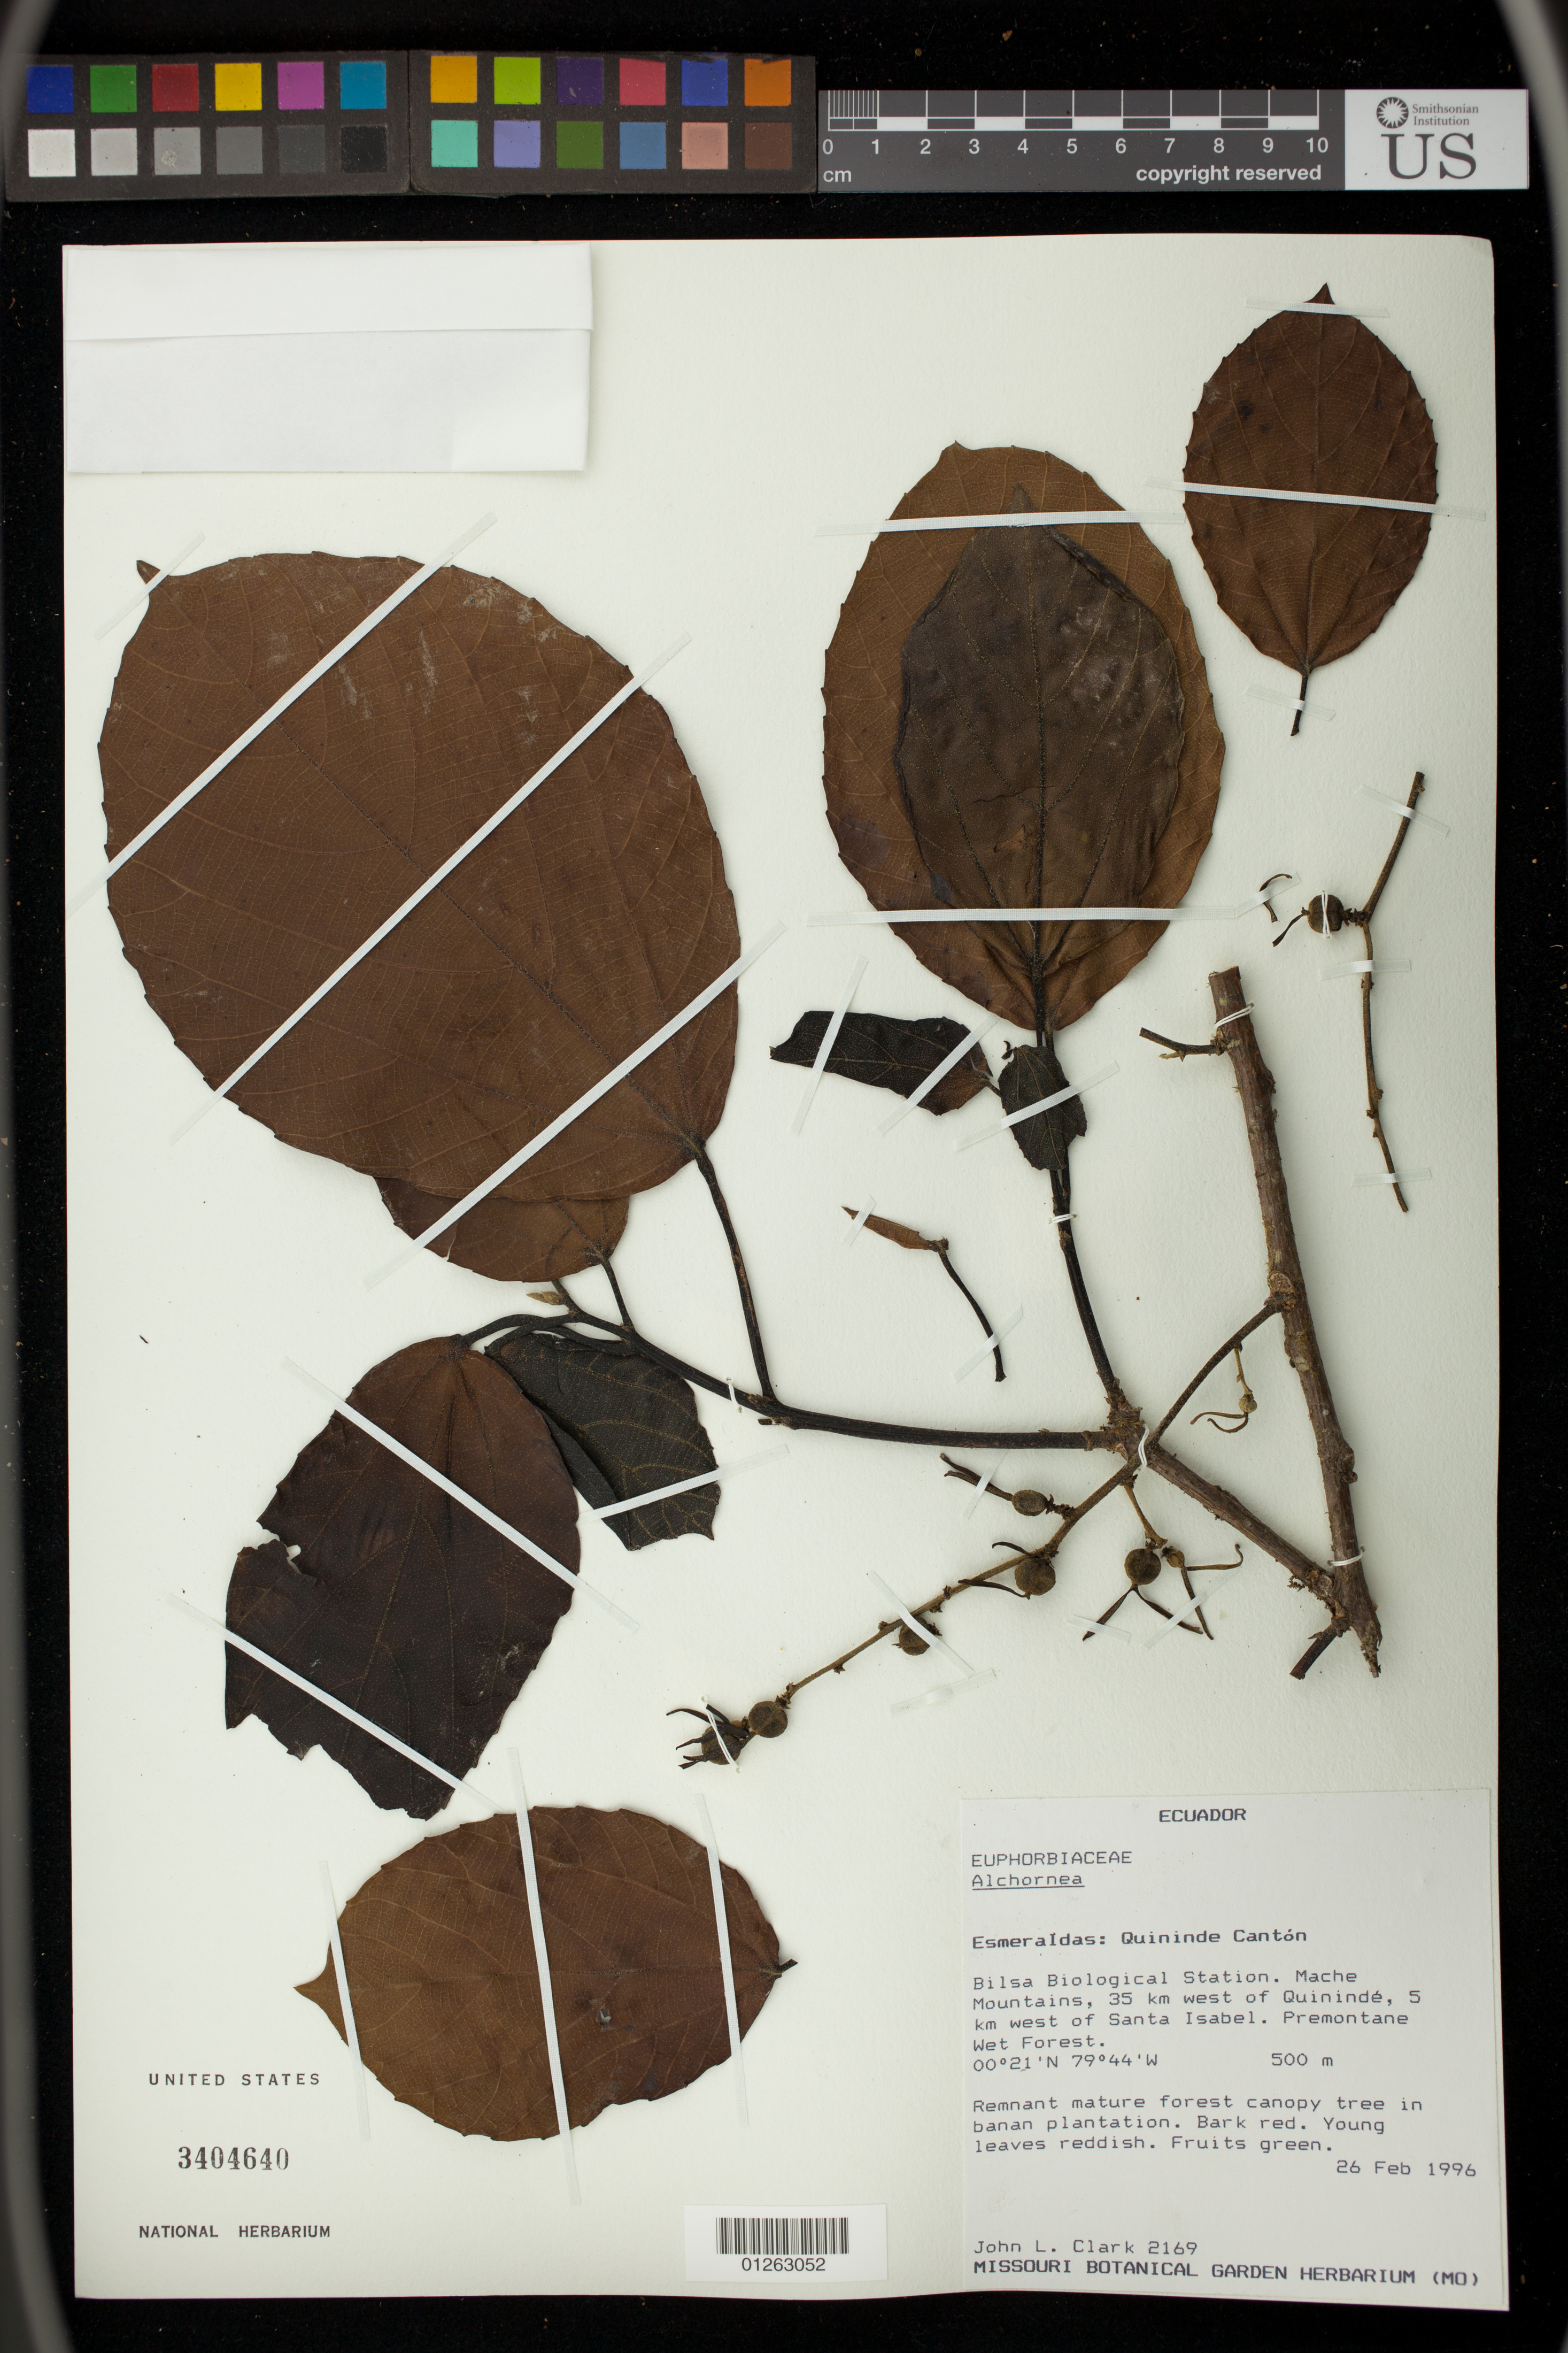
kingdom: Plantae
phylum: Tracheophyta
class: Magnoliopsida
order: Malpighiales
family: Euphorbiaceae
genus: Alchornea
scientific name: Alchornea sp.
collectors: J. L. Clark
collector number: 2169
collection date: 1996-02-26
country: Ecuador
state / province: Esmeraldas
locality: Quininde Canton. Bilsa Biological Station. Mache Mountains, 35 km west of Quininde, 5 km west of Santa Isabel.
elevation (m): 500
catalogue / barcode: US 3404640